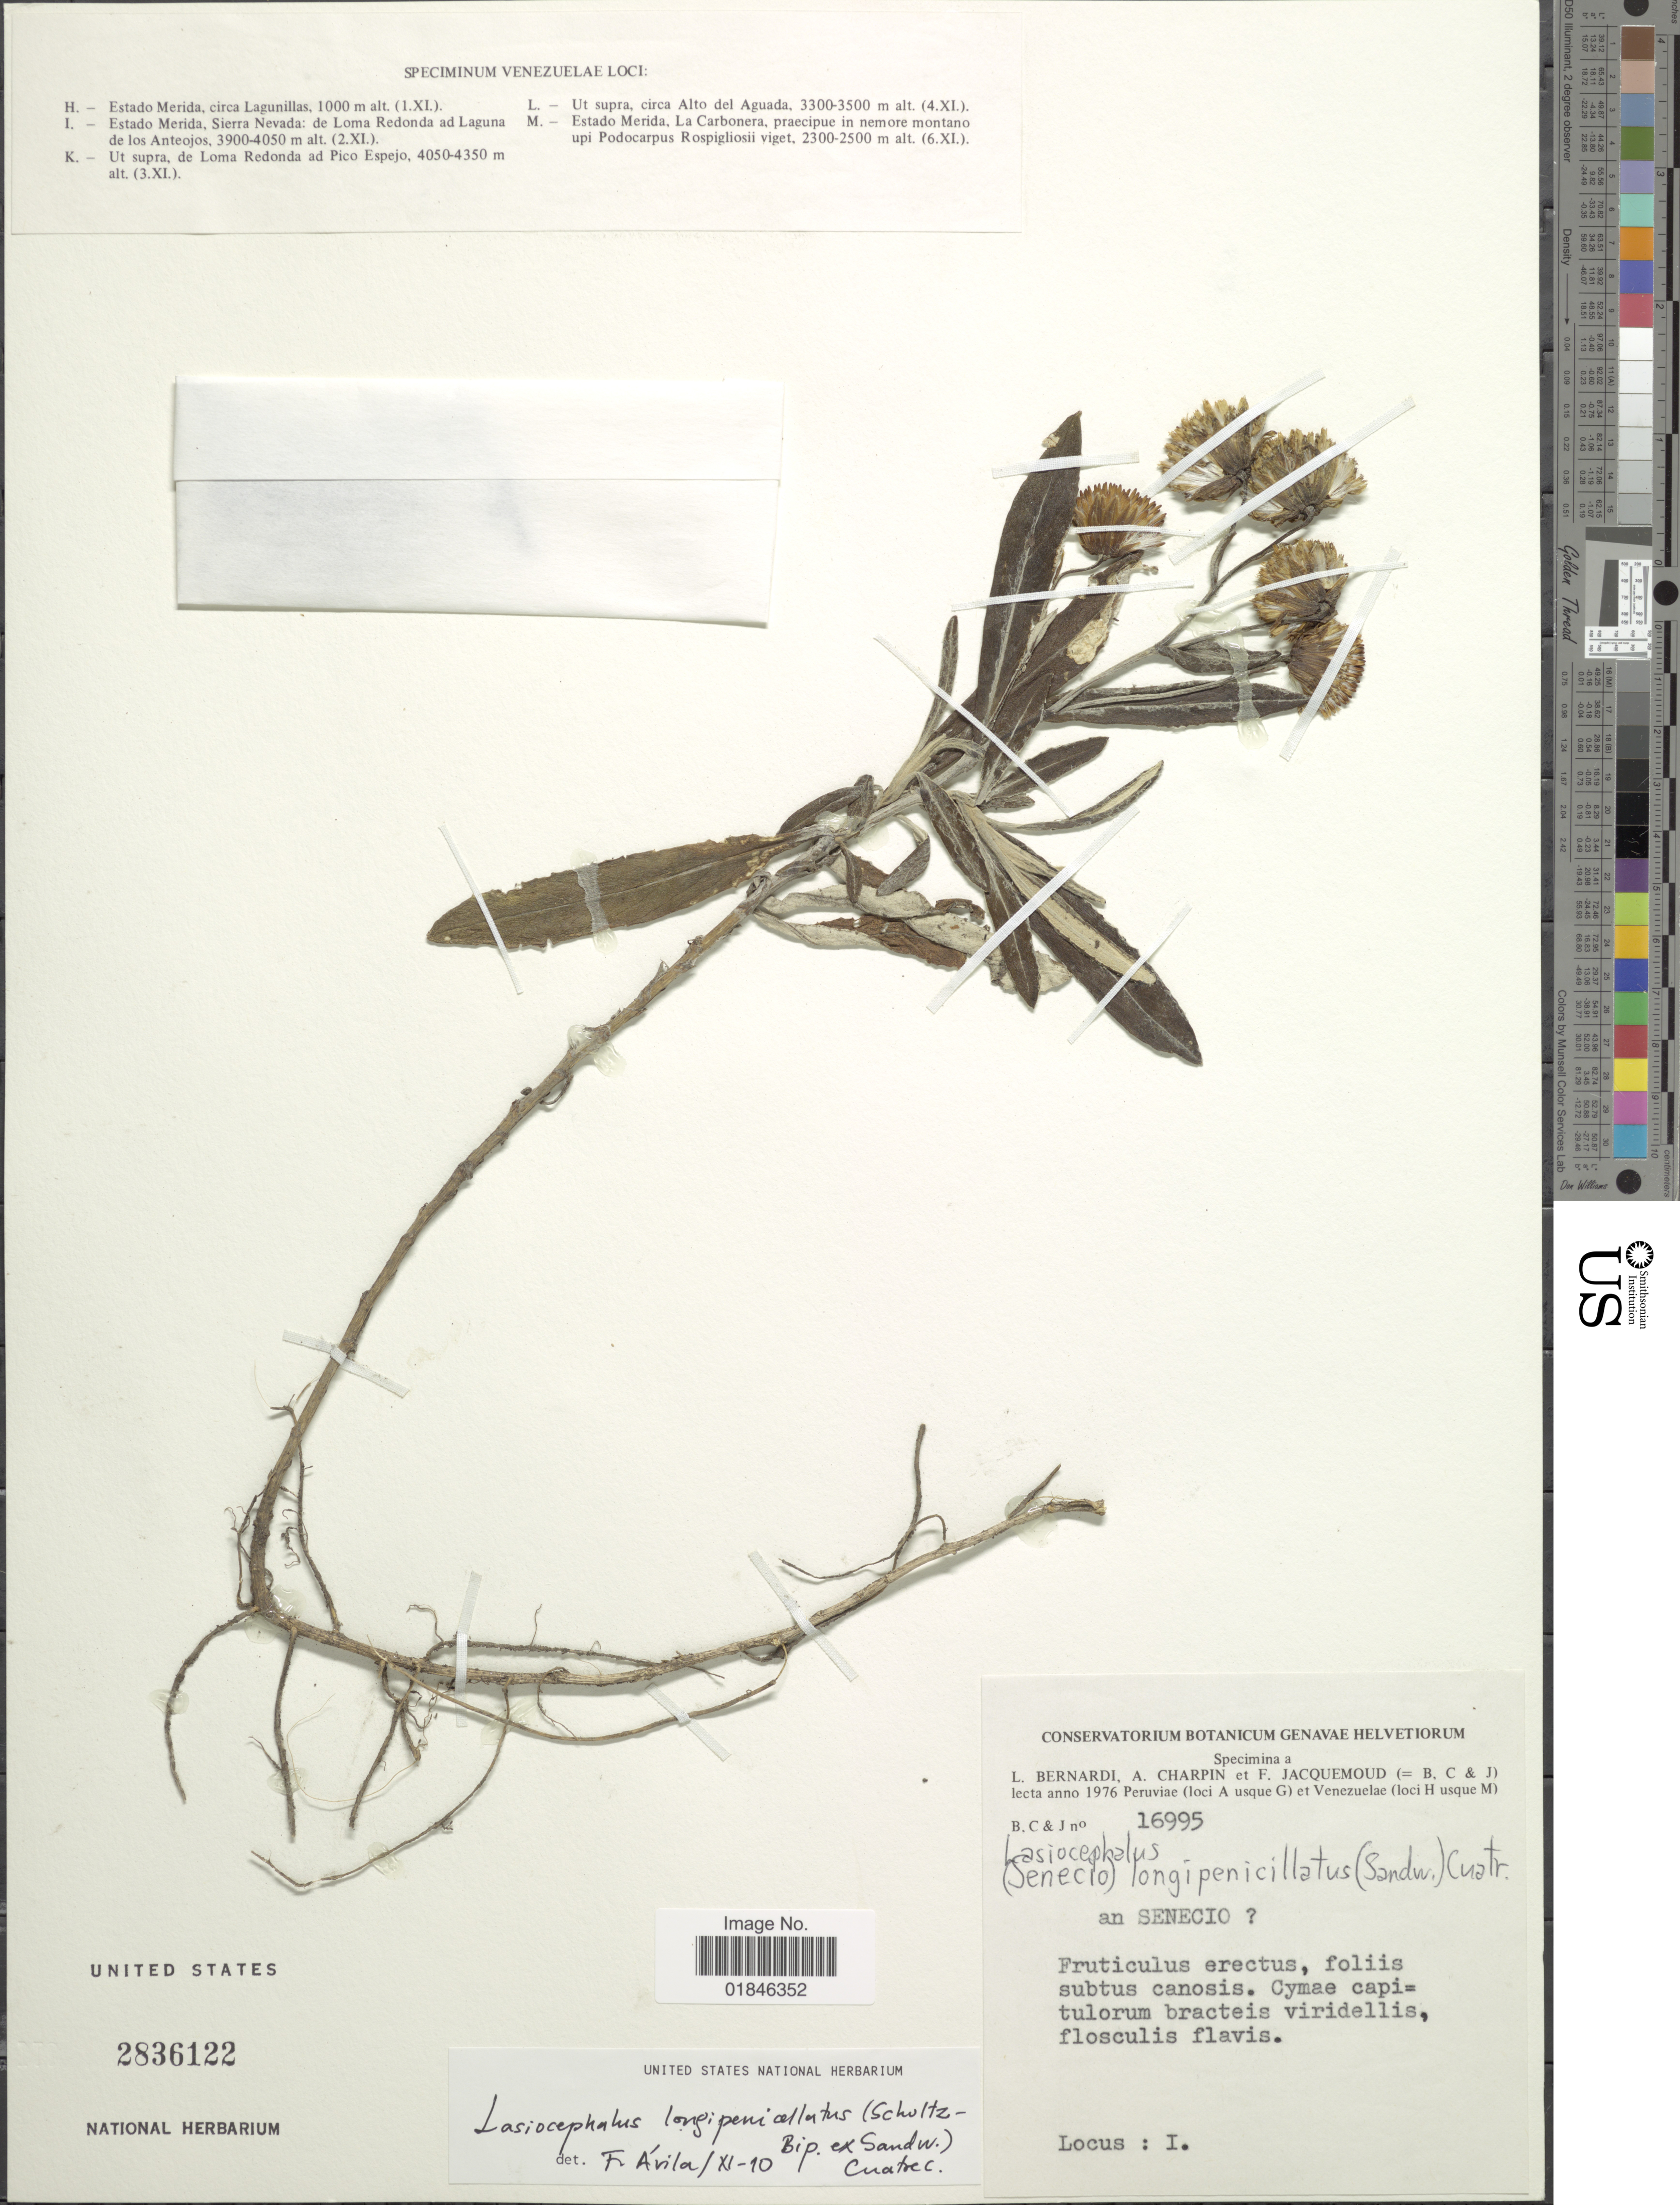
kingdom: Plantae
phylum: Tracheophyta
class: Magnoliopsida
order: Asterales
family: Asteraceae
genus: Senecio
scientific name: Senecio longepenicillatus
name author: Sch. Bip. ex Sandw.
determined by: Salomon, Luciana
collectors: L. Bernardi, A. Charpin & F. Jacquemoud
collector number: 16995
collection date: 1976-11-02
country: Venezuela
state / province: Mérida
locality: Estado Merida, Sierra Nevada: de Loma Redonda ad Laguna de los Anteojos.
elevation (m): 3900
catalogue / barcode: US 2836122